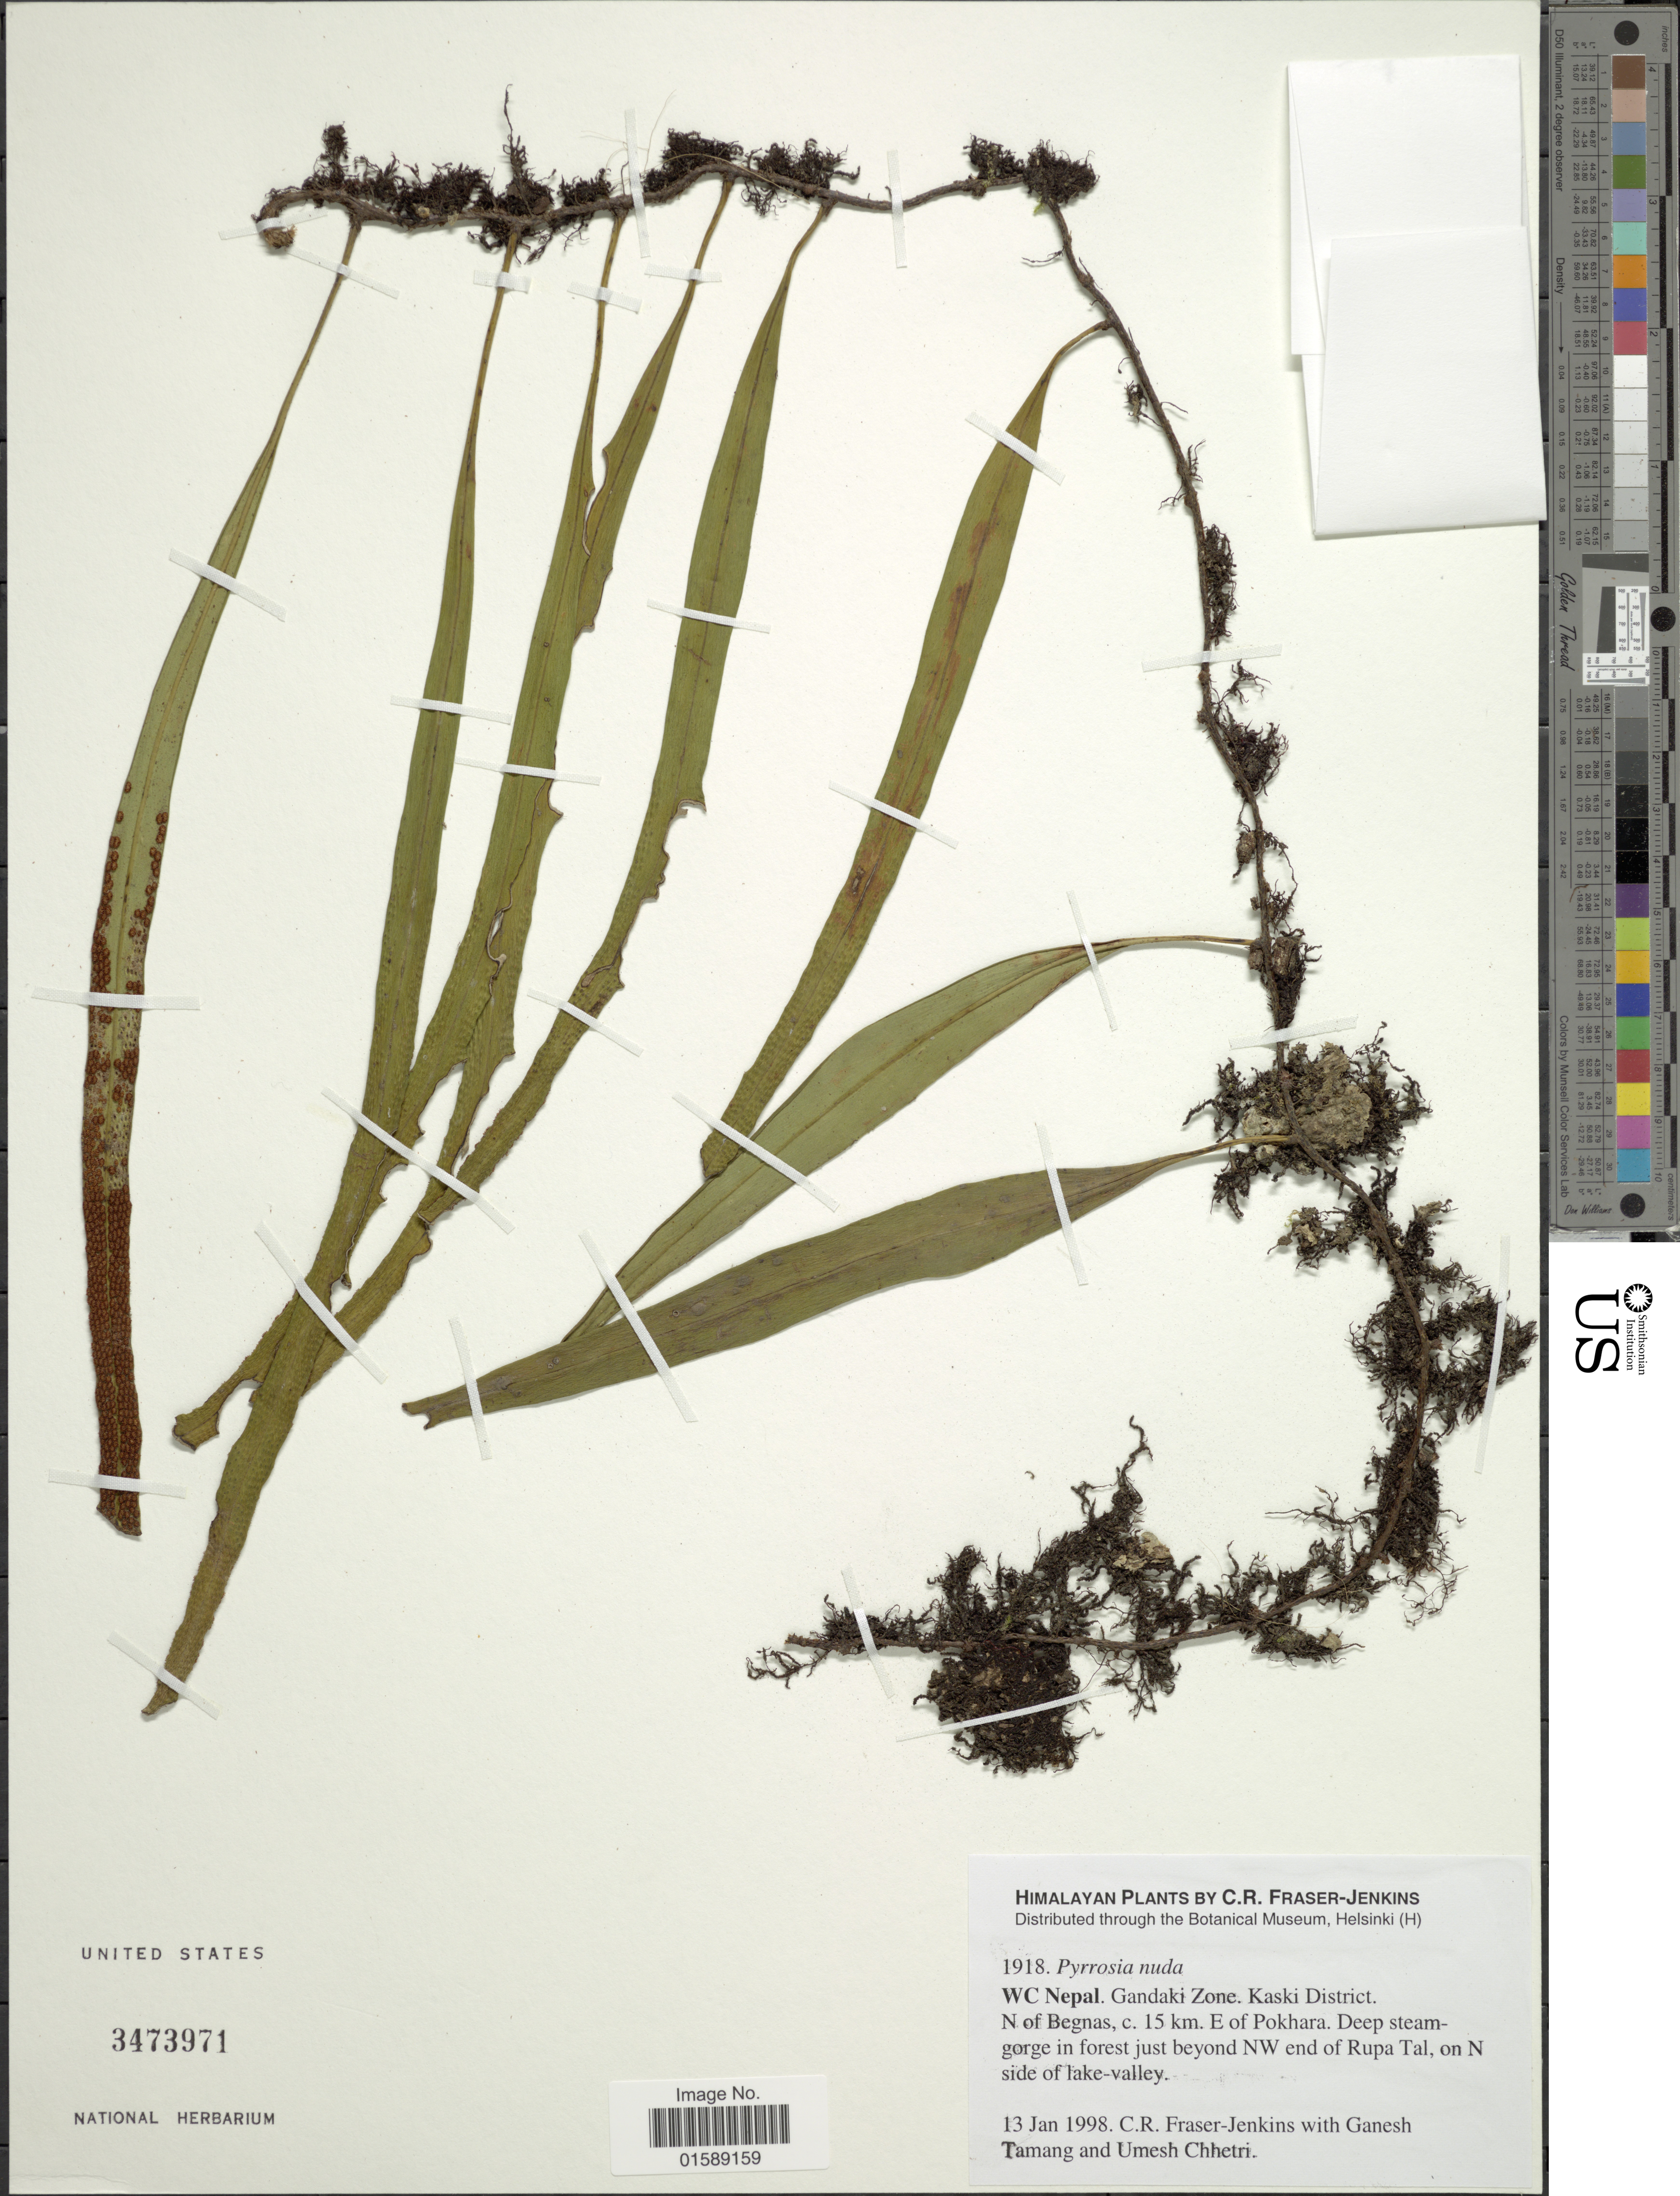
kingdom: Plantae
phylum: Tracheophyta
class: Polypodiopsida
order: Polypodiales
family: Polypodiaceae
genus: Pyrrosia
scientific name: Pyrrosia nuda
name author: (Giesenh.) Ching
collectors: C. R. Fraser-Jenkins, G. Tamang & U. Chhetri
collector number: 1918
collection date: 1998-01-13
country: Nepal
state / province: Gandaki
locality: Himalayan. WC Nepal. Kaski District. N of Begnas, c. 15 km. E of Pokhara. Deep steamgorge in forest just beyond NW end of Rupa Tal, on N side of lake-valley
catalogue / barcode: US 3473971